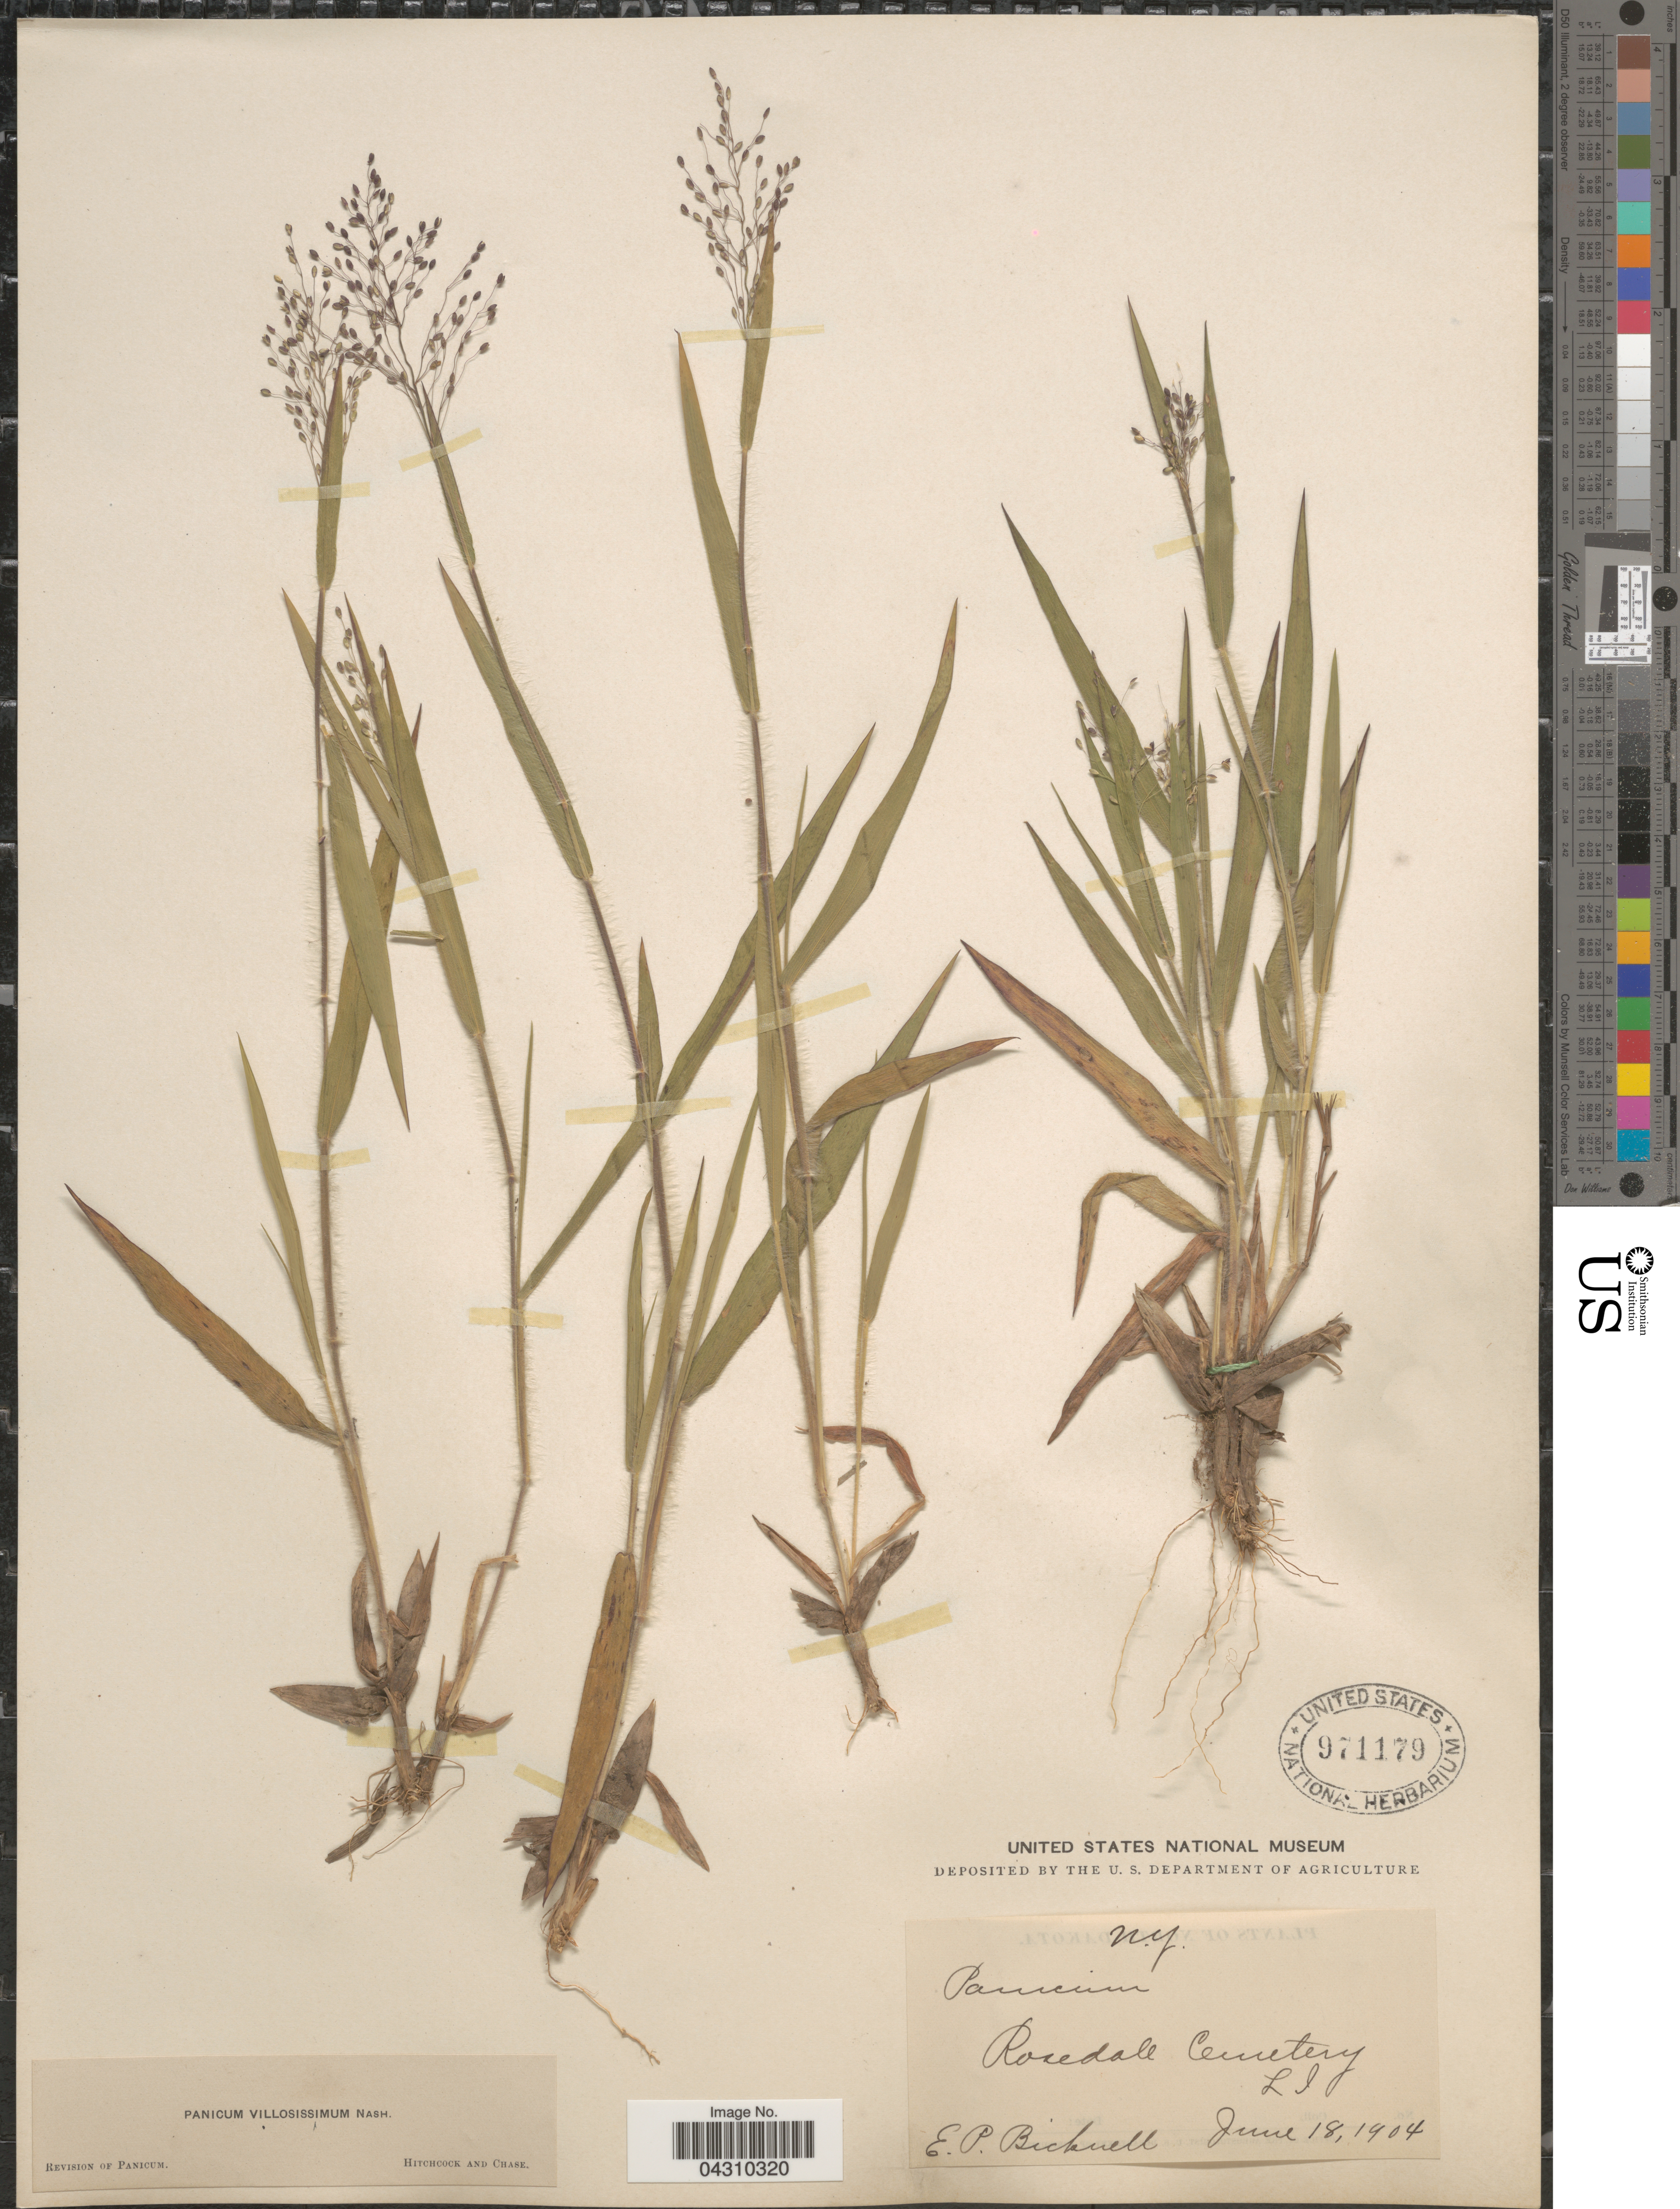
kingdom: Plantae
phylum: Tracheophyta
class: Liliopsida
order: Poales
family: Poaceae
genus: Dichanthelium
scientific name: Dichanthelium acuminatum var. acuminatum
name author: (Sw.) Gould & C.A. Clark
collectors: E. P. Bicknell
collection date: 1904-06-18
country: United States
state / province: New York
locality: Rosedale Cemetery L I.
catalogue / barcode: US 971179